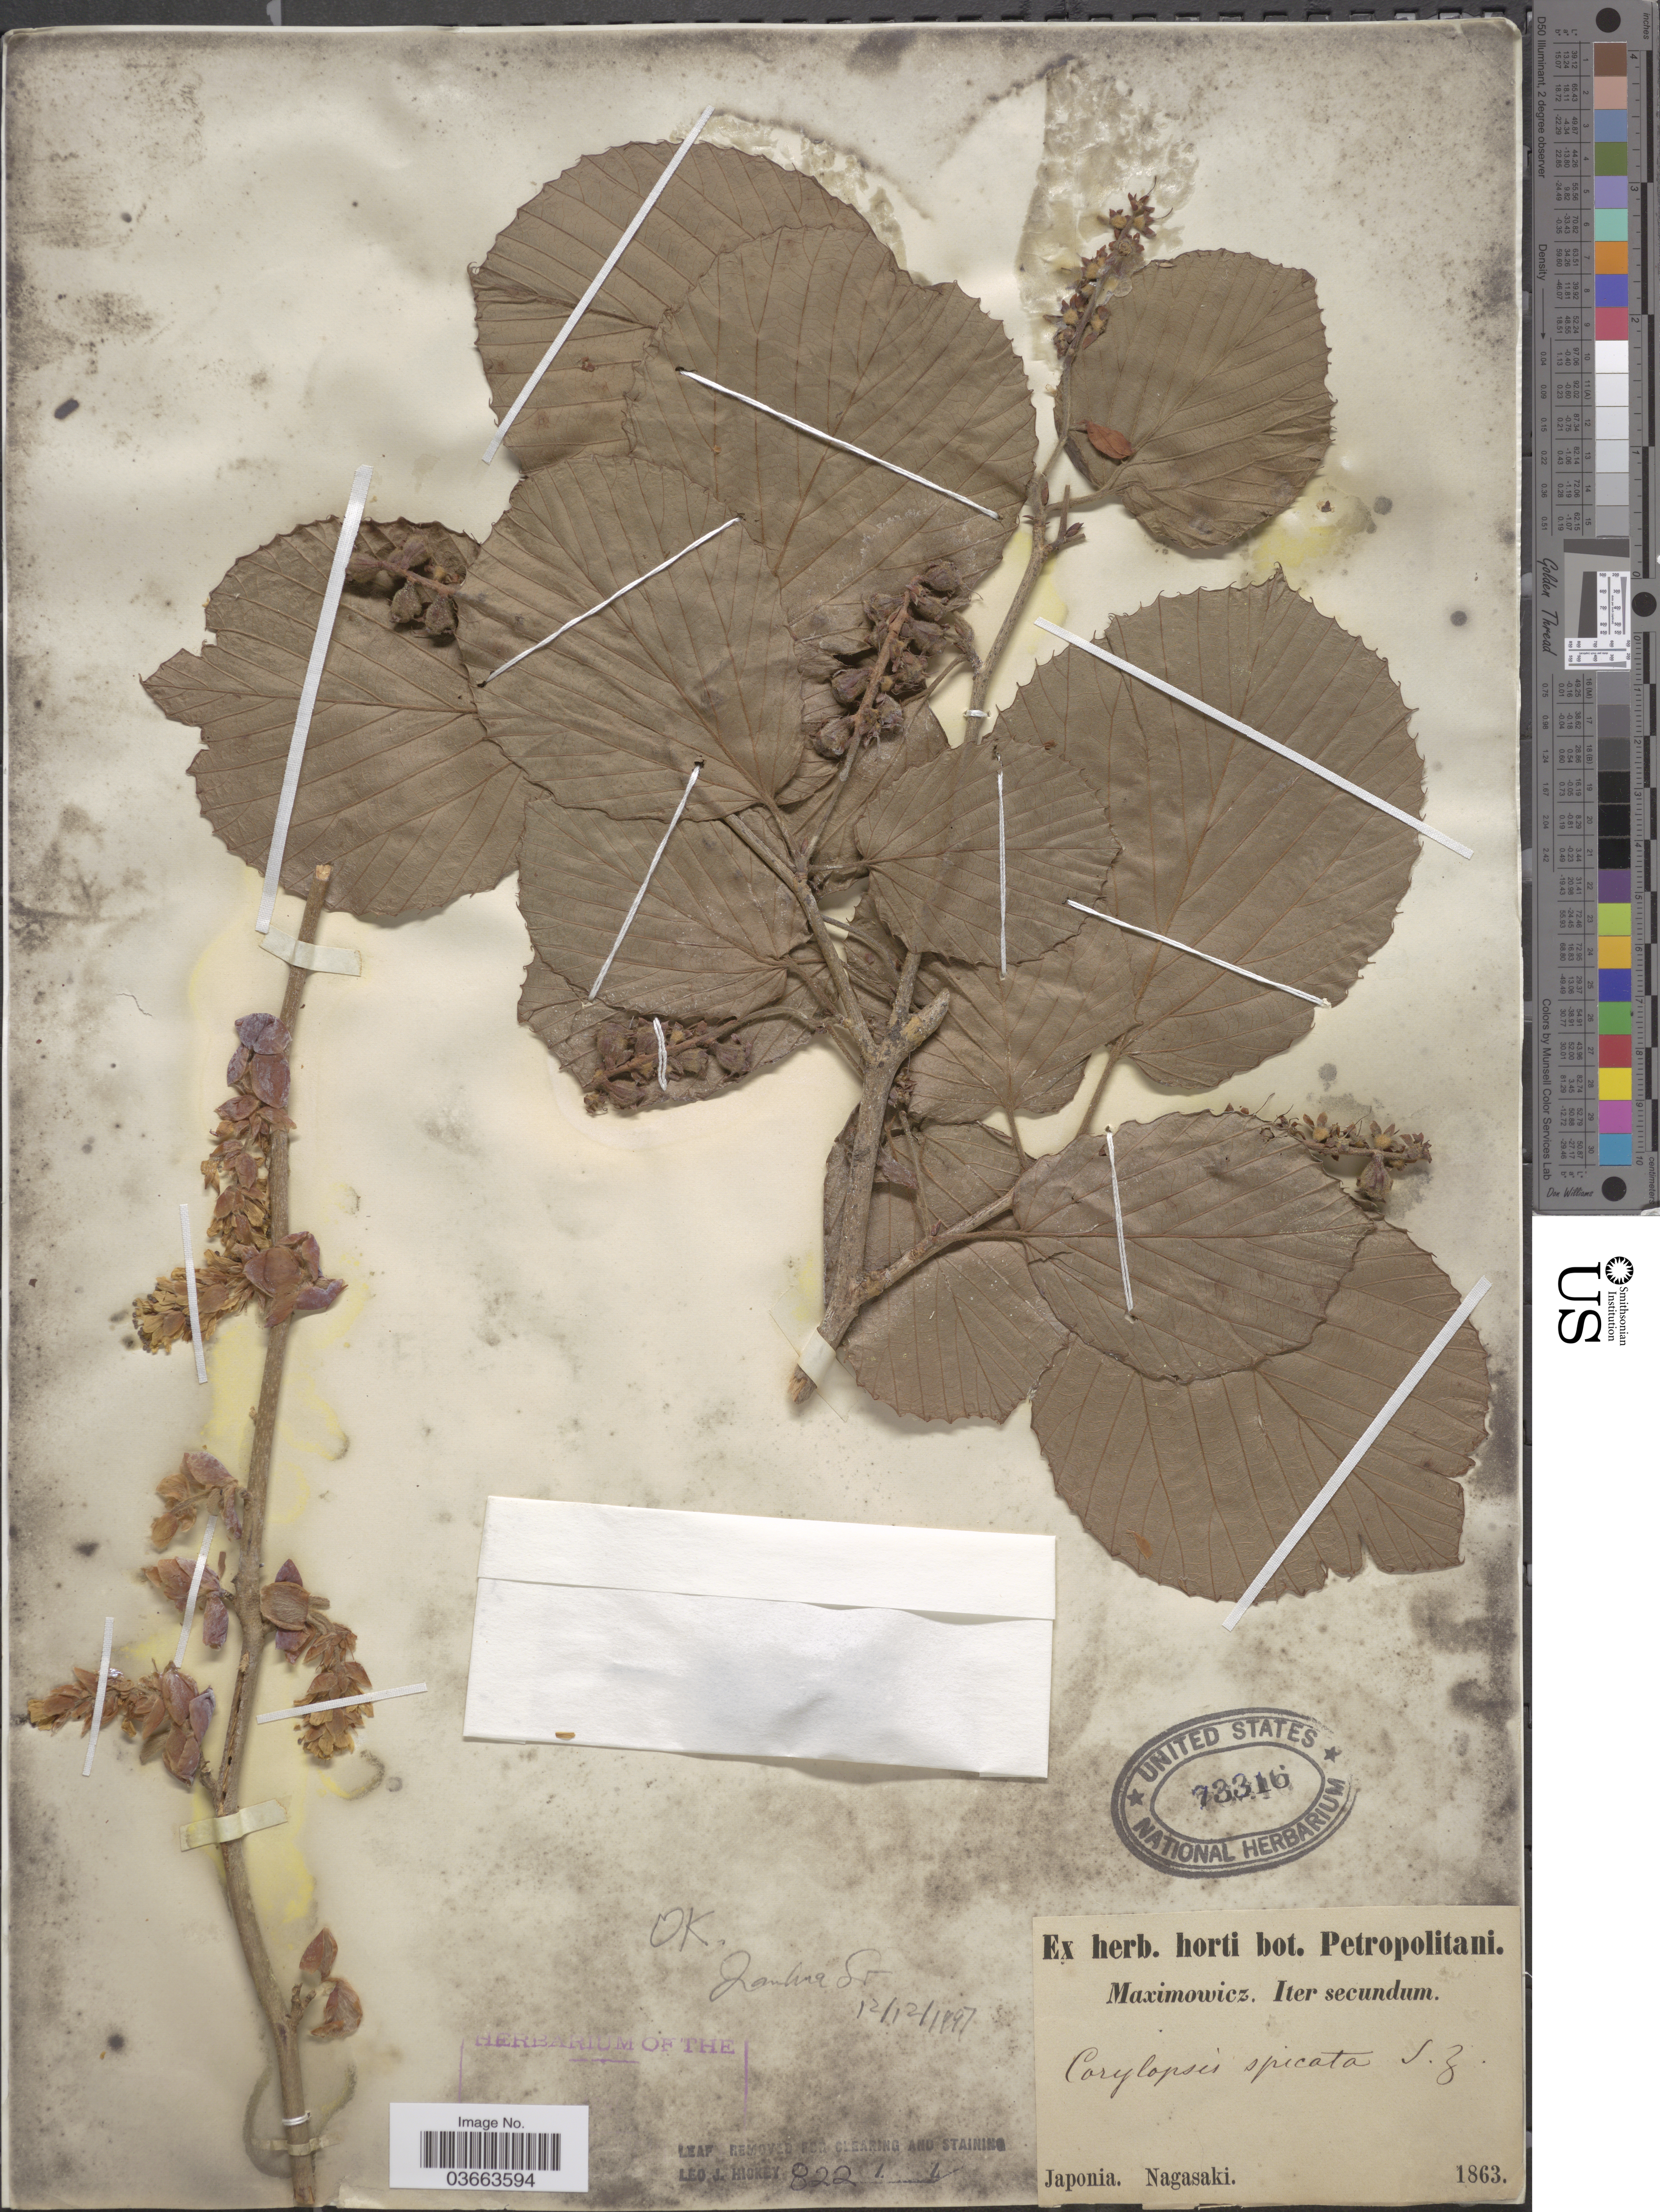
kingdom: Plantae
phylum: Tracheophyta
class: Magnoliopsida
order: Saxifragales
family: Hamamelidaceae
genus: Corylopsis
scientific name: Corylopsis spicata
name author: Siebold & Zucc.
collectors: Maximowicz, --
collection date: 1863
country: Japan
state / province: Nagasaki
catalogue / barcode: US 73316